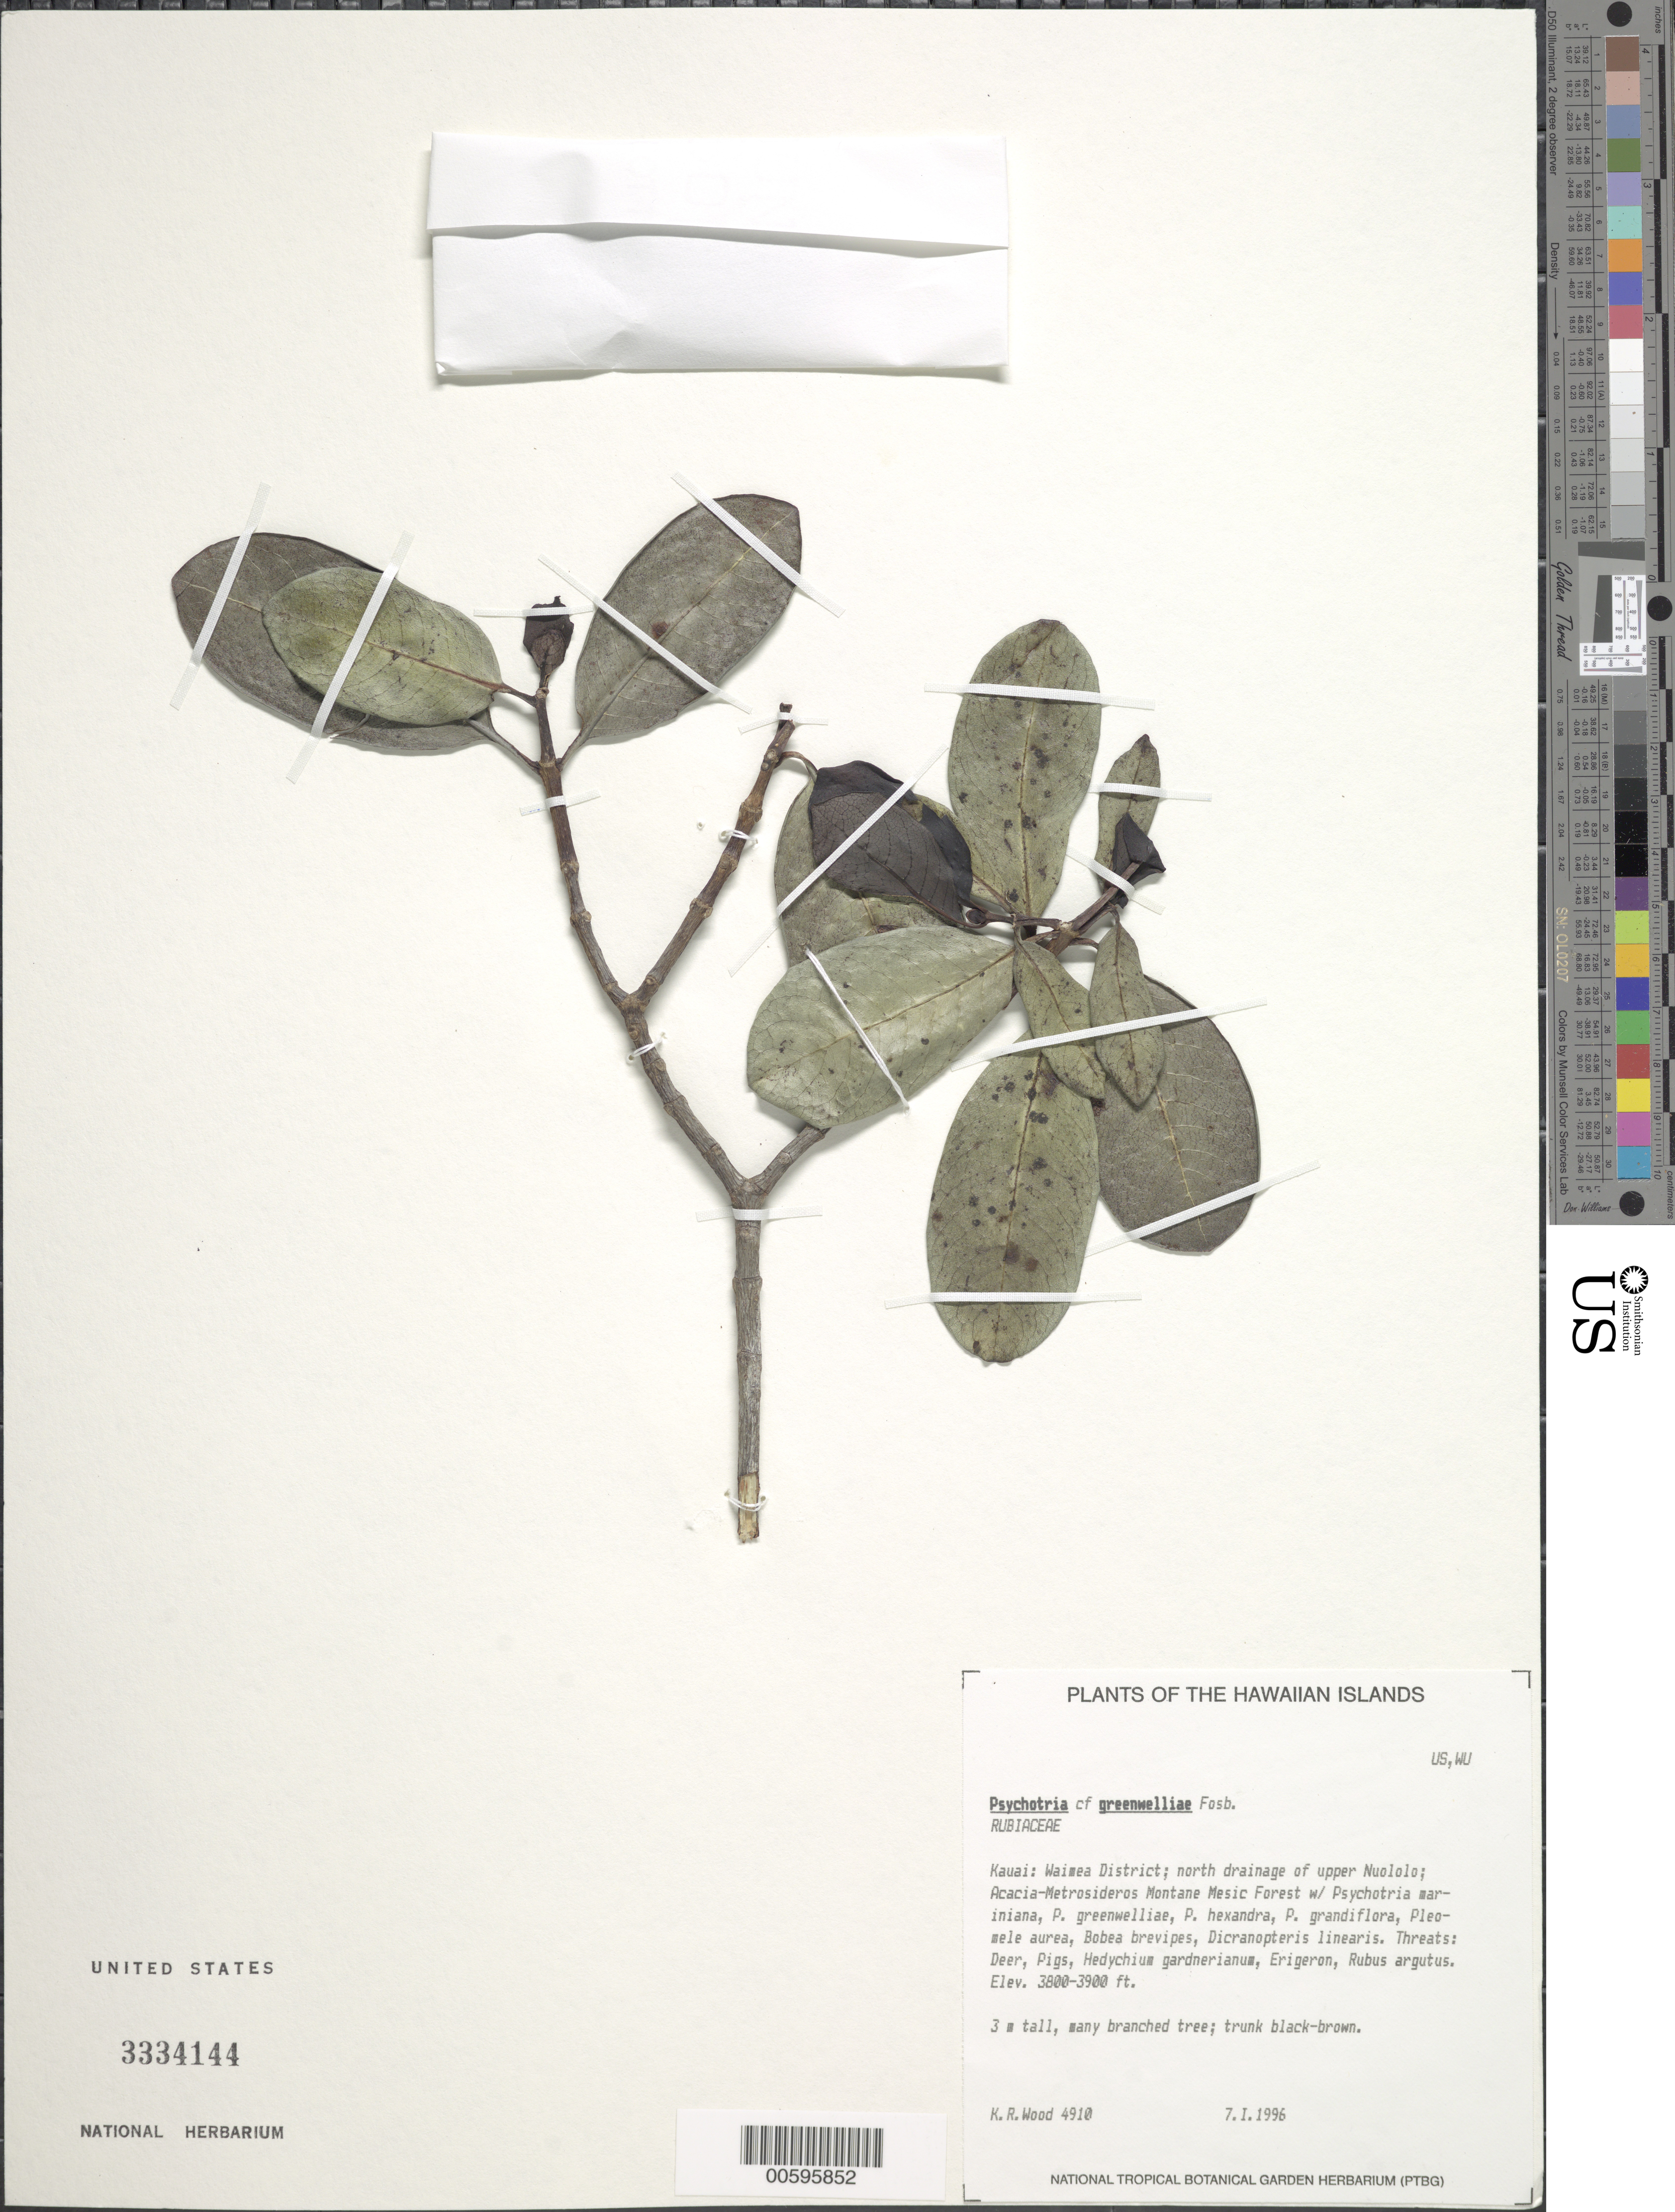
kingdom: Plantae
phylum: Tracheophyta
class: Magnoliopsida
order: Gentianales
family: Rubiaceae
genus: Psychotria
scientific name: Psychotria greenwelliae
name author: Fosberg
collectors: K. R. Wood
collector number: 4910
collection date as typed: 7 Jan 1996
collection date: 1996-01-07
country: United States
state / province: Hawaii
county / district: Kauai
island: Kaua'i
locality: Waimea Dist; N drainage of upper Nuololo.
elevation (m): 1158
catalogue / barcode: US 3334144